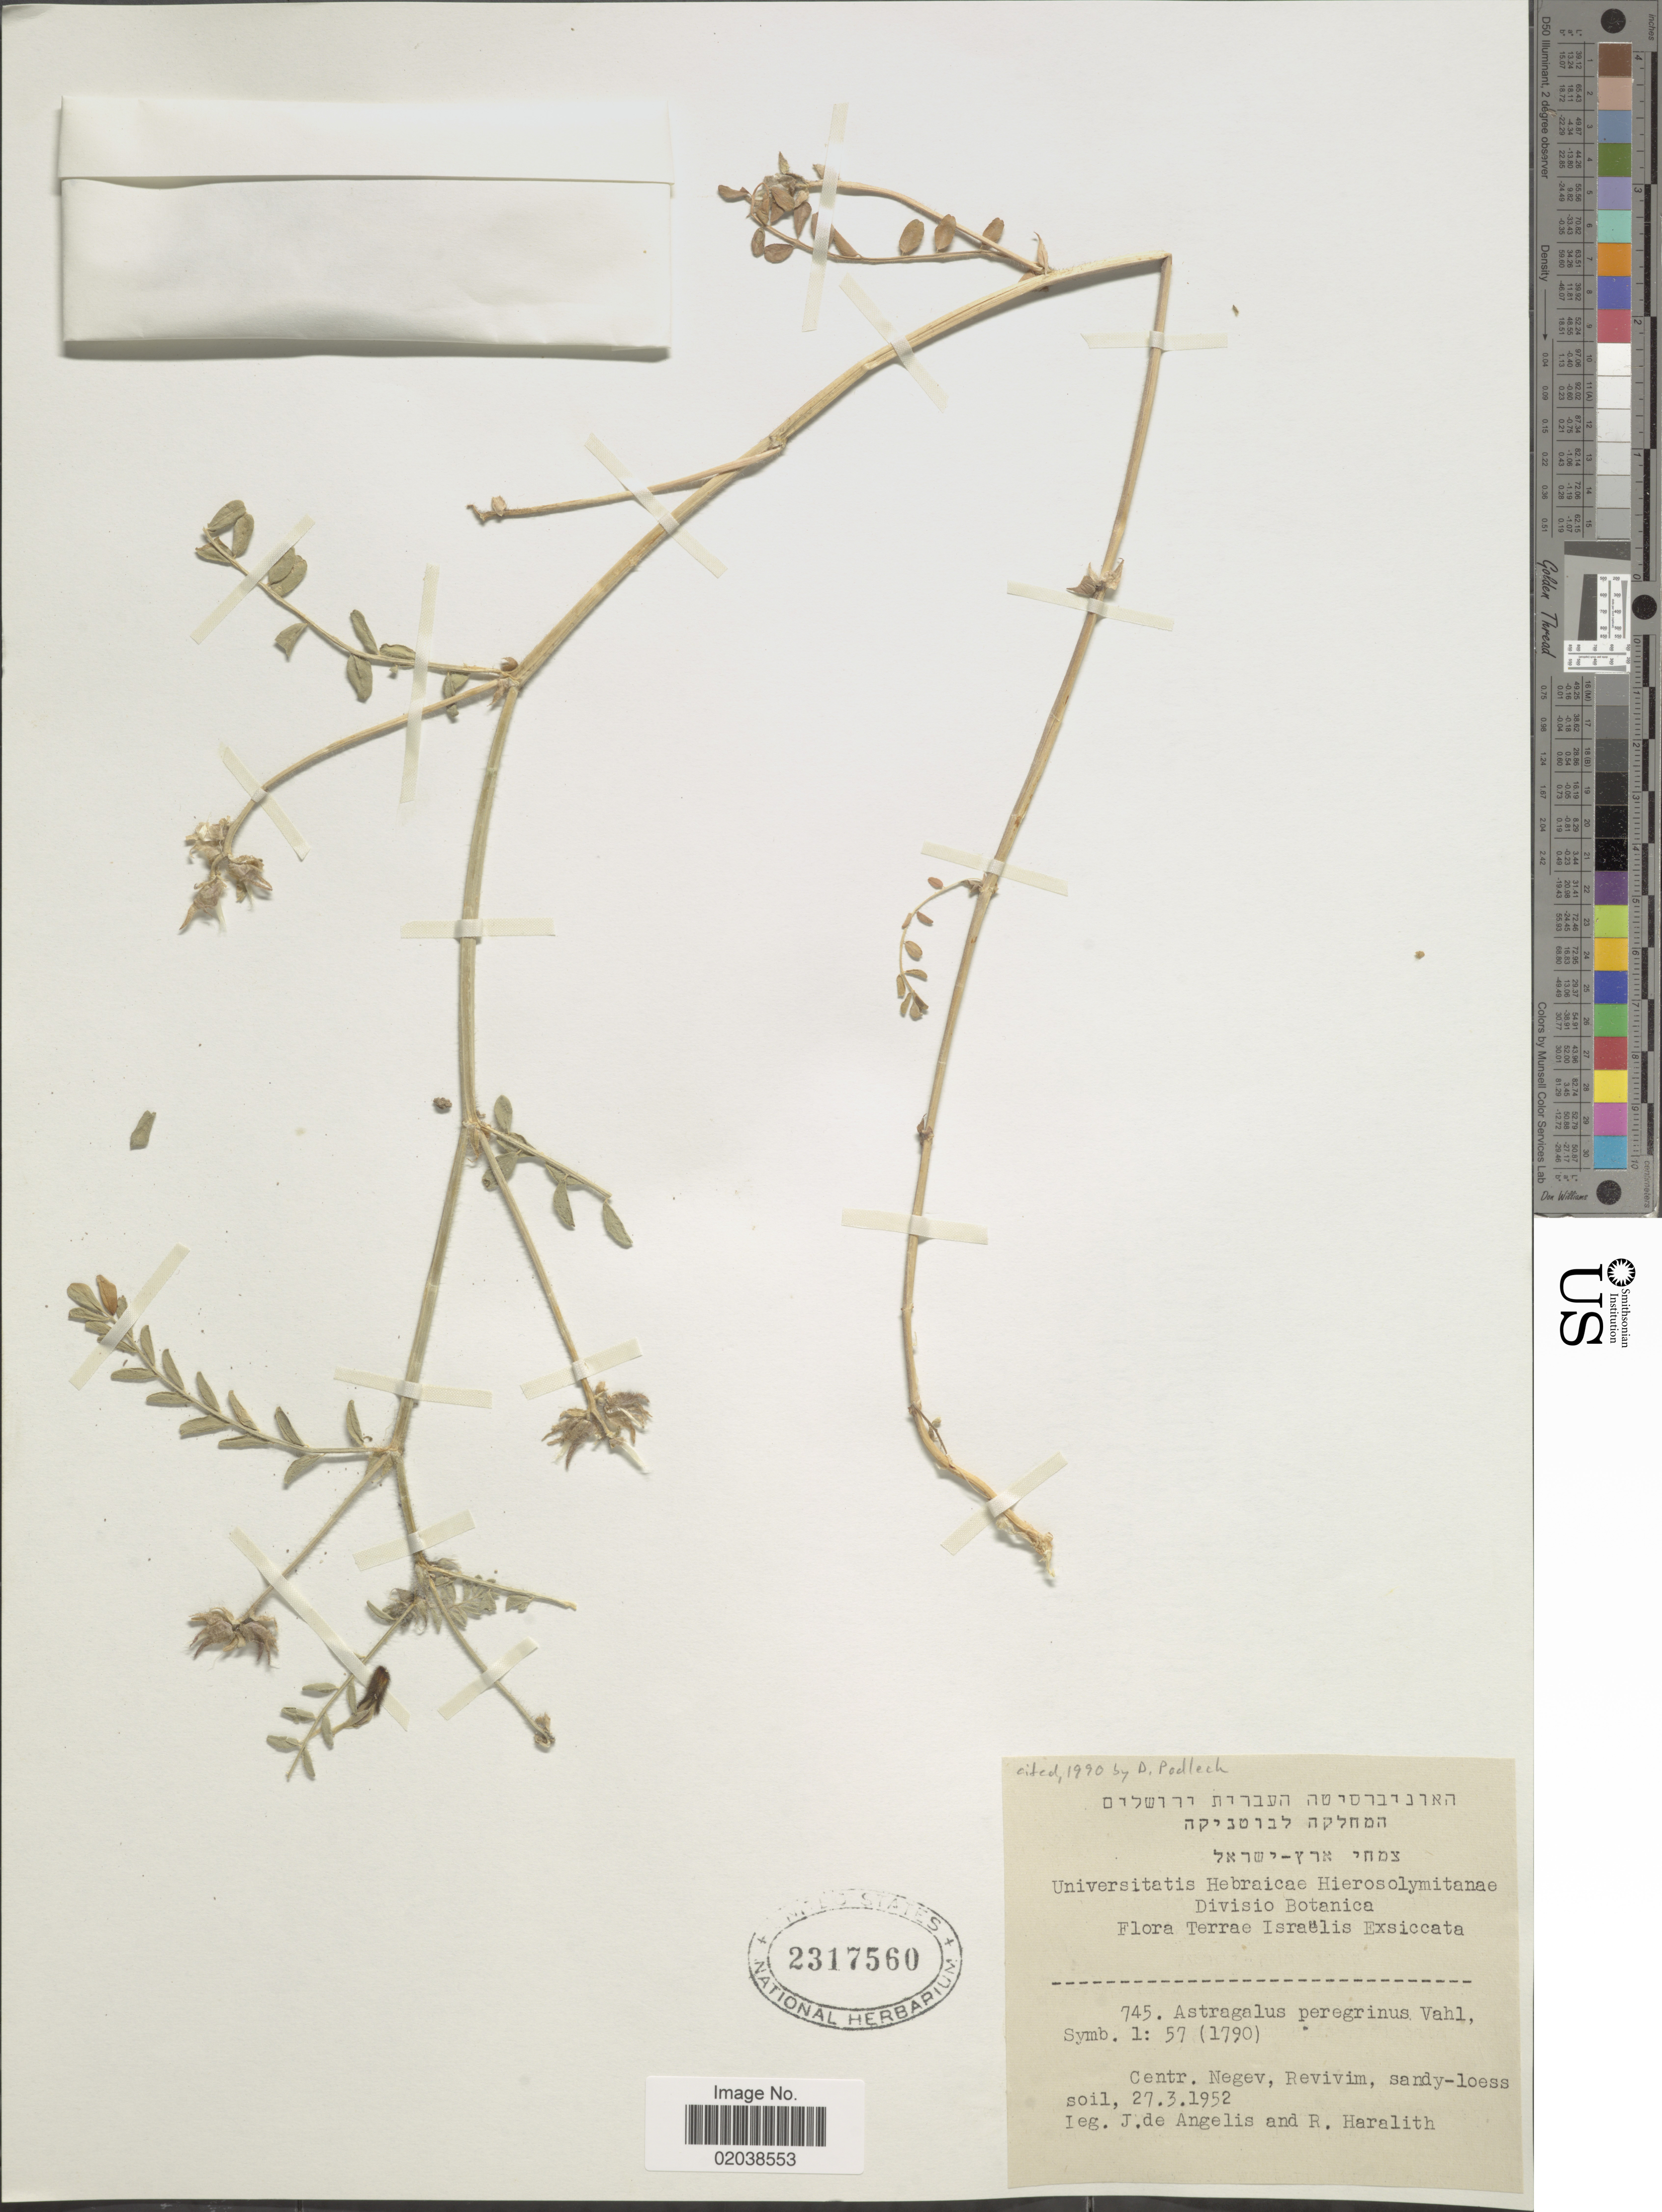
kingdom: Plantae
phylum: Tracheophyta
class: Magnoliopsida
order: Fabales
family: Fabaceae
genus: Astragalus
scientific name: Astragalus peregrinus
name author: Vahl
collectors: J. Angelis & R. Haralith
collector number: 745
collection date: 1952-03-27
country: Israel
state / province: Central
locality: Terrae Israelis. Centr. Negev, Revivim, sandy-loess soil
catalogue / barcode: US 2317560